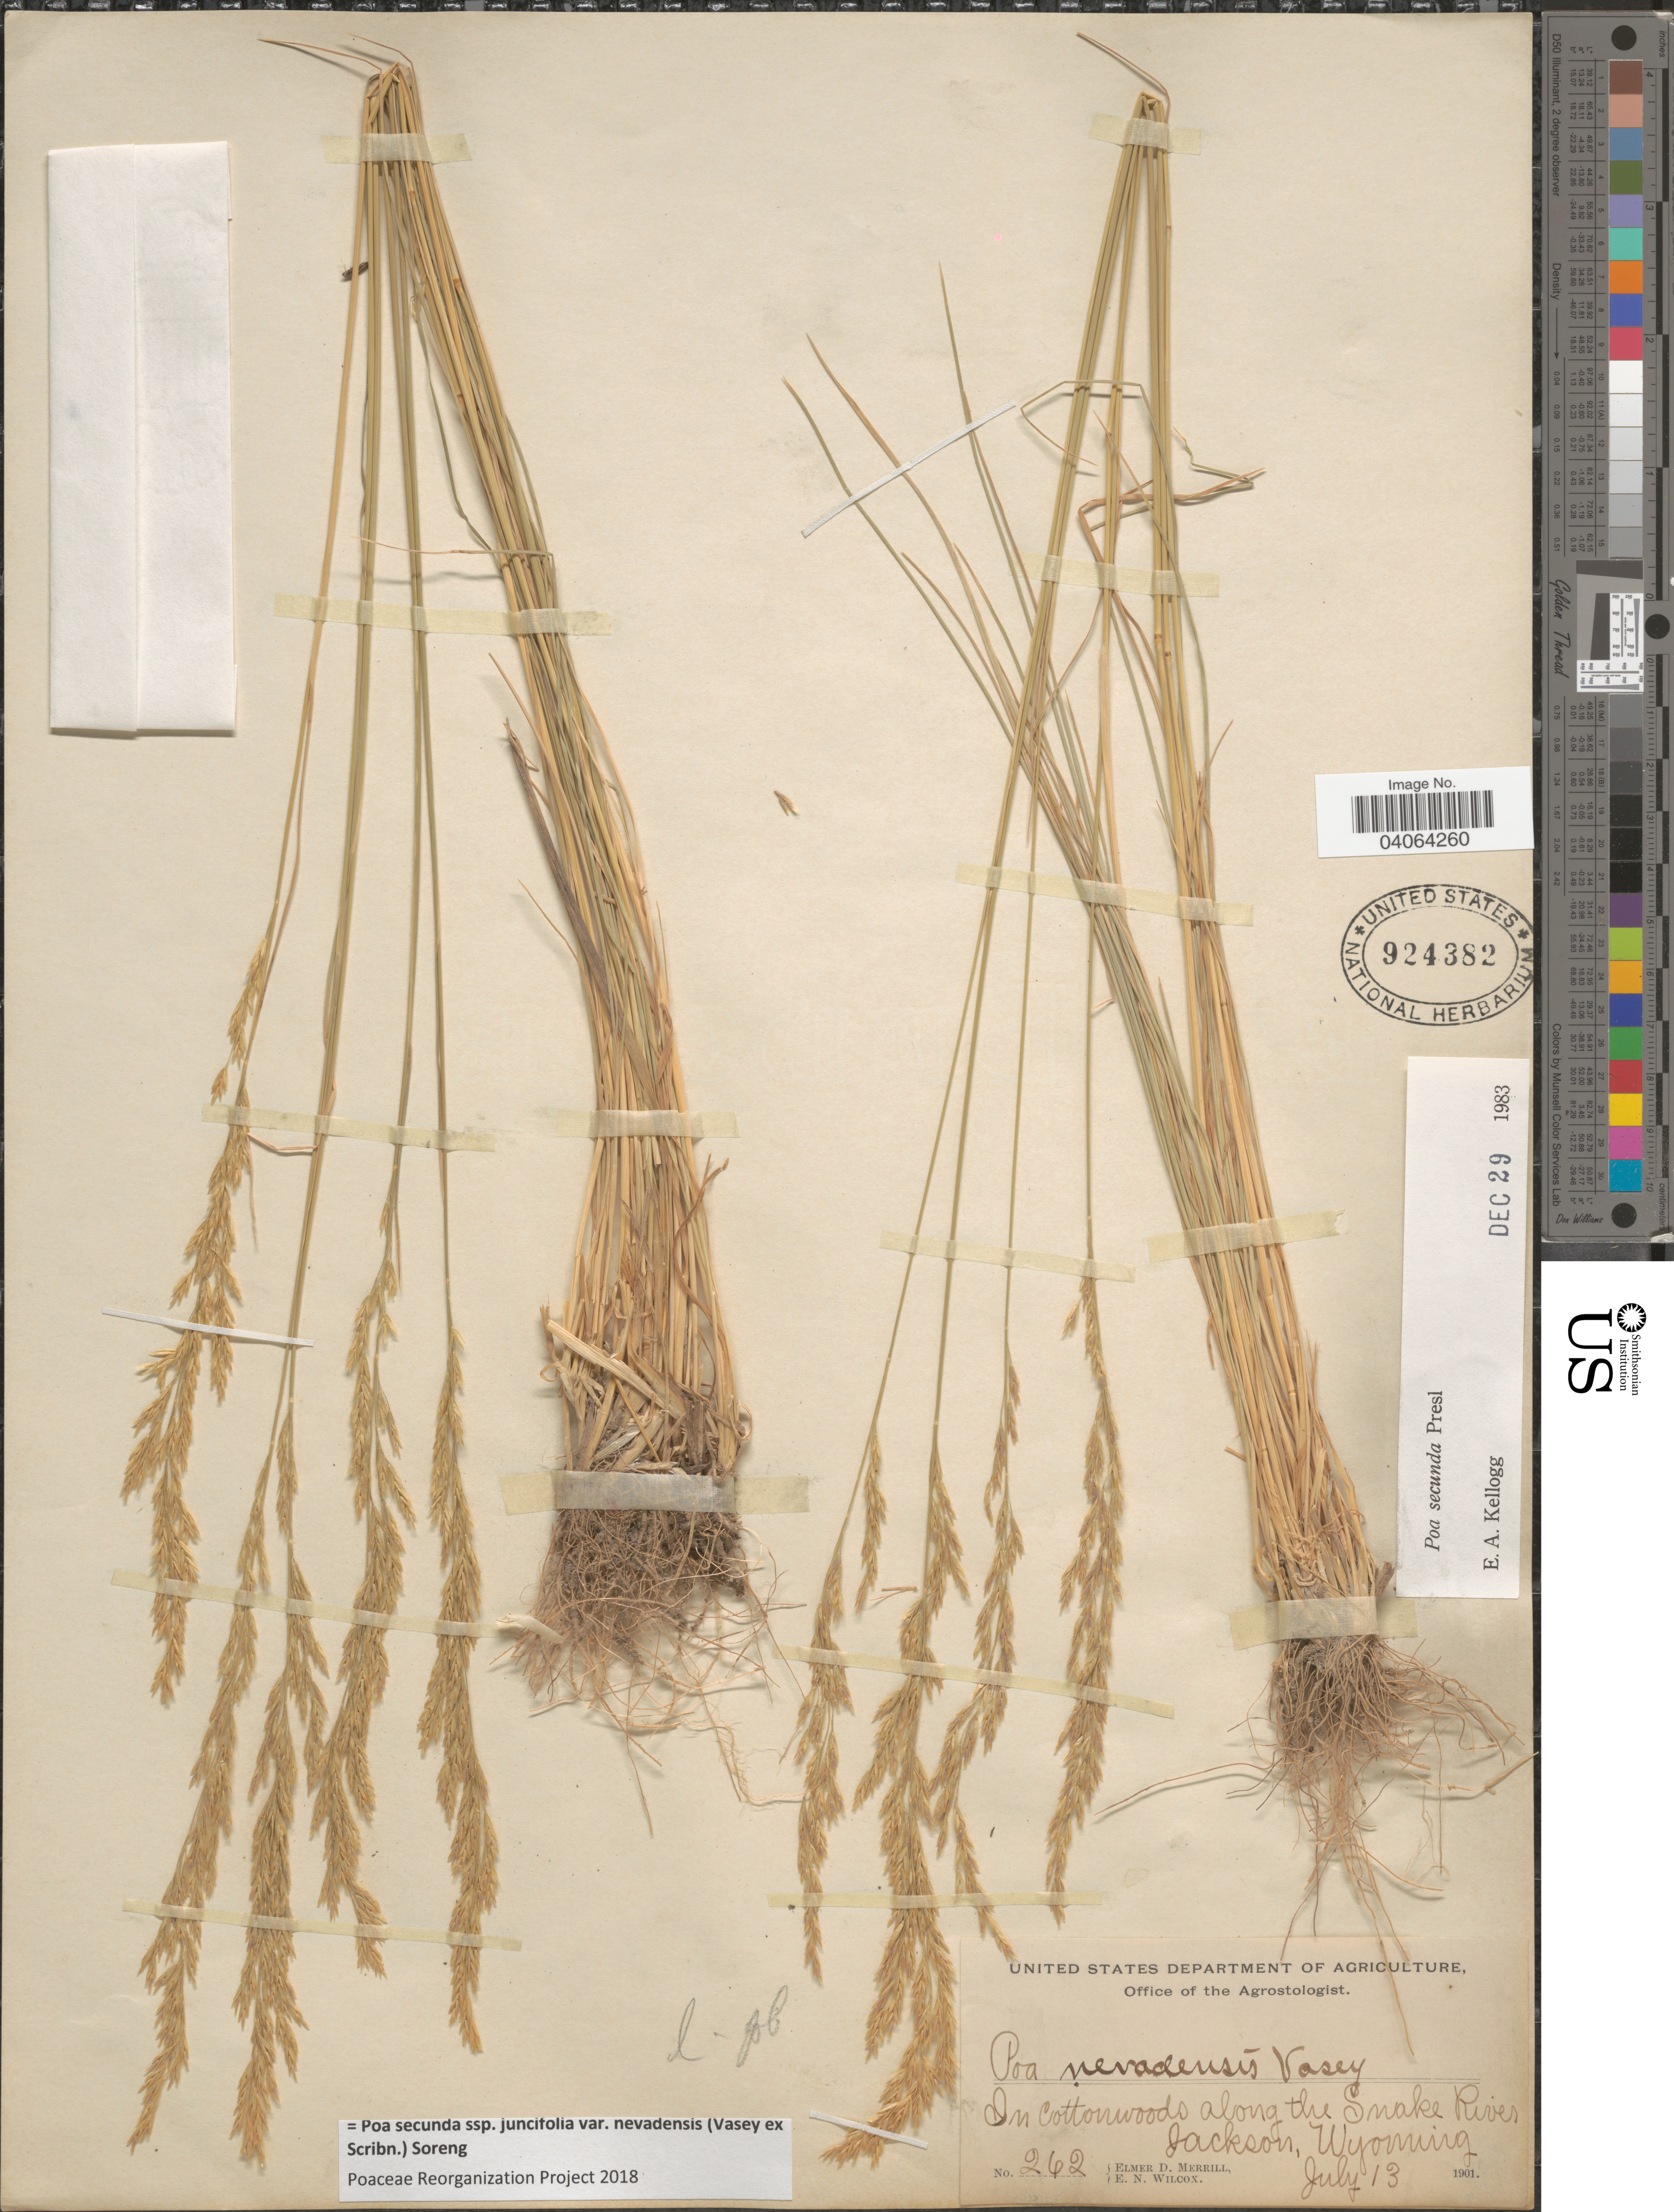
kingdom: Plantae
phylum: Tracheophyta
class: Liliopsida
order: Poales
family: Poaceae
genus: Poa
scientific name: Poa secunda subsp. juncifolia var. nevadensis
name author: (Vasey ex Scribn.) Soreng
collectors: E. D. Merrill & E. Wilcox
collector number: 262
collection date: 1901-07-13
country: United States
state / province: Wyoming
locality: Along the Snake River. Jackson.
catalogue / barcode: US 924382